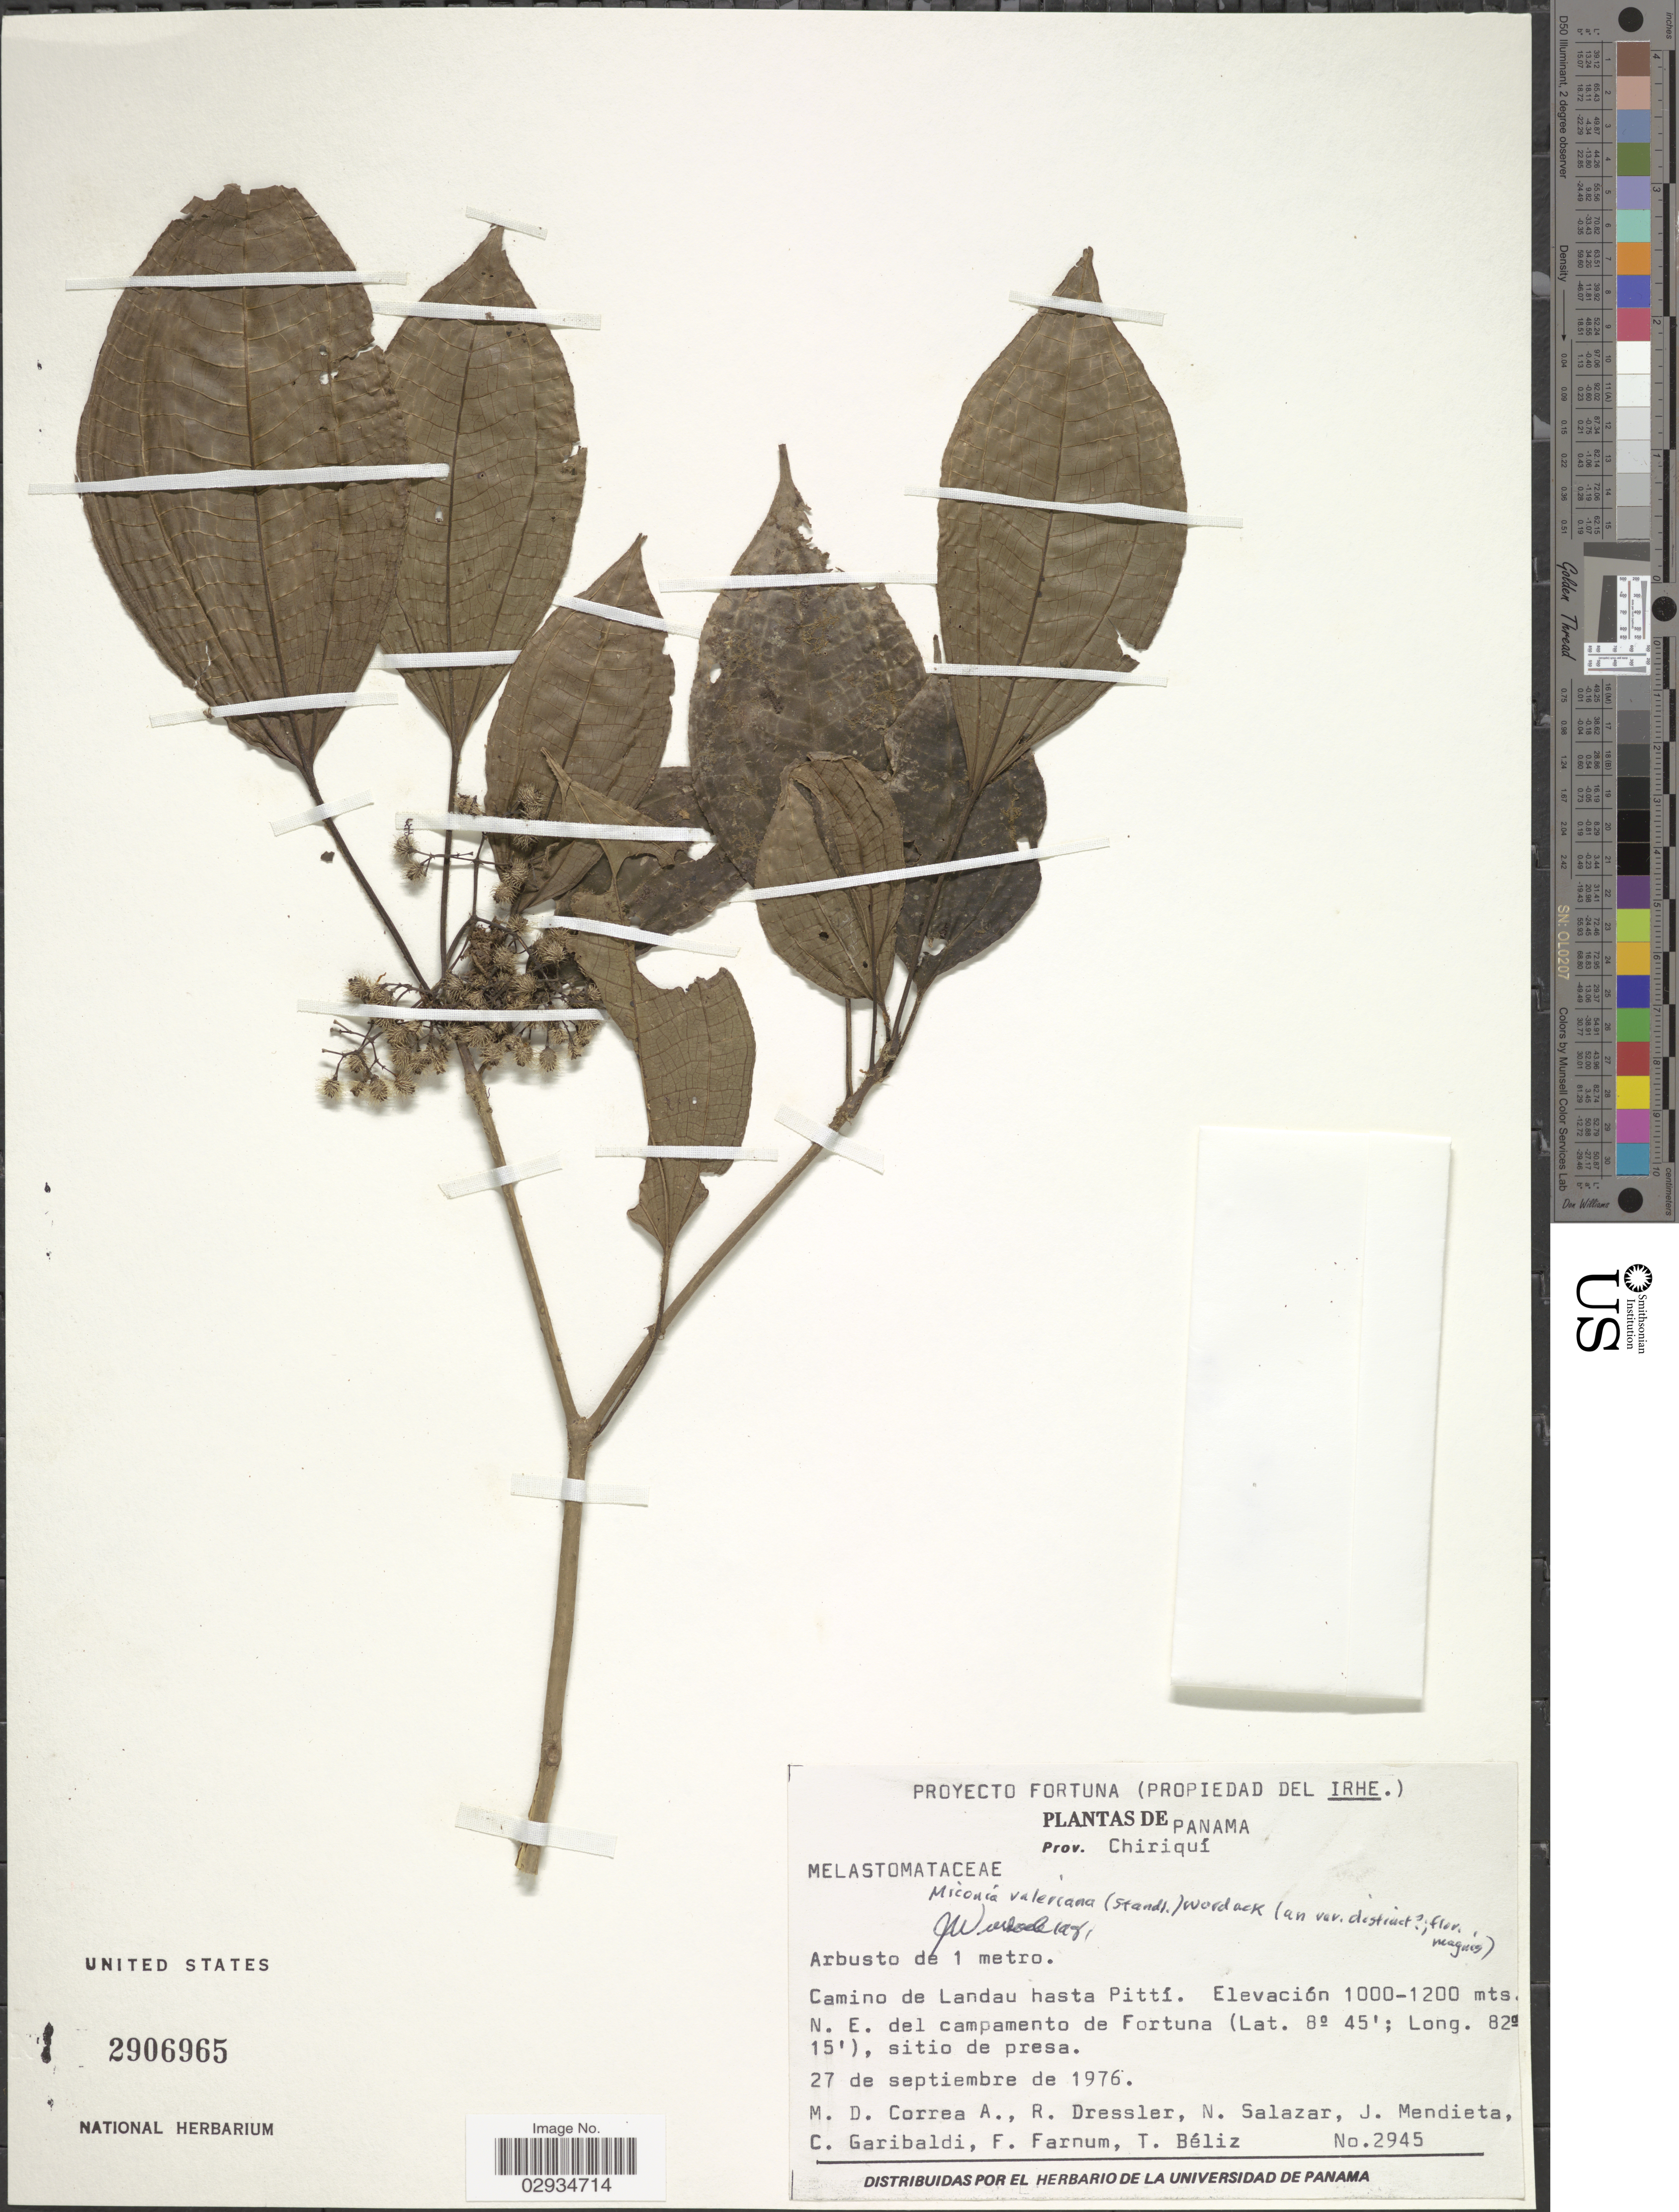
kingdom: Plantae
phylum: Tracheophyta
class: Magnoliopsida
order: Myrtales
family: Melastomataceae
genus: Miconia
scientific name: Miconia valeriana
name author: (Standl.) Wurdack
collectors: M. D. Corrêa-A., R. Dressler, N. Salazar & J. Mendieta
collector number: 2945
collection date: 1976-09-27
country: Panama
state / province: Chiriqui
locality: Camino de Landau hasta Pittí. N.E. del campamento de Fortuna, sitio de presa.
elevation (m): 1000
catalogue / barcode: US 2906965